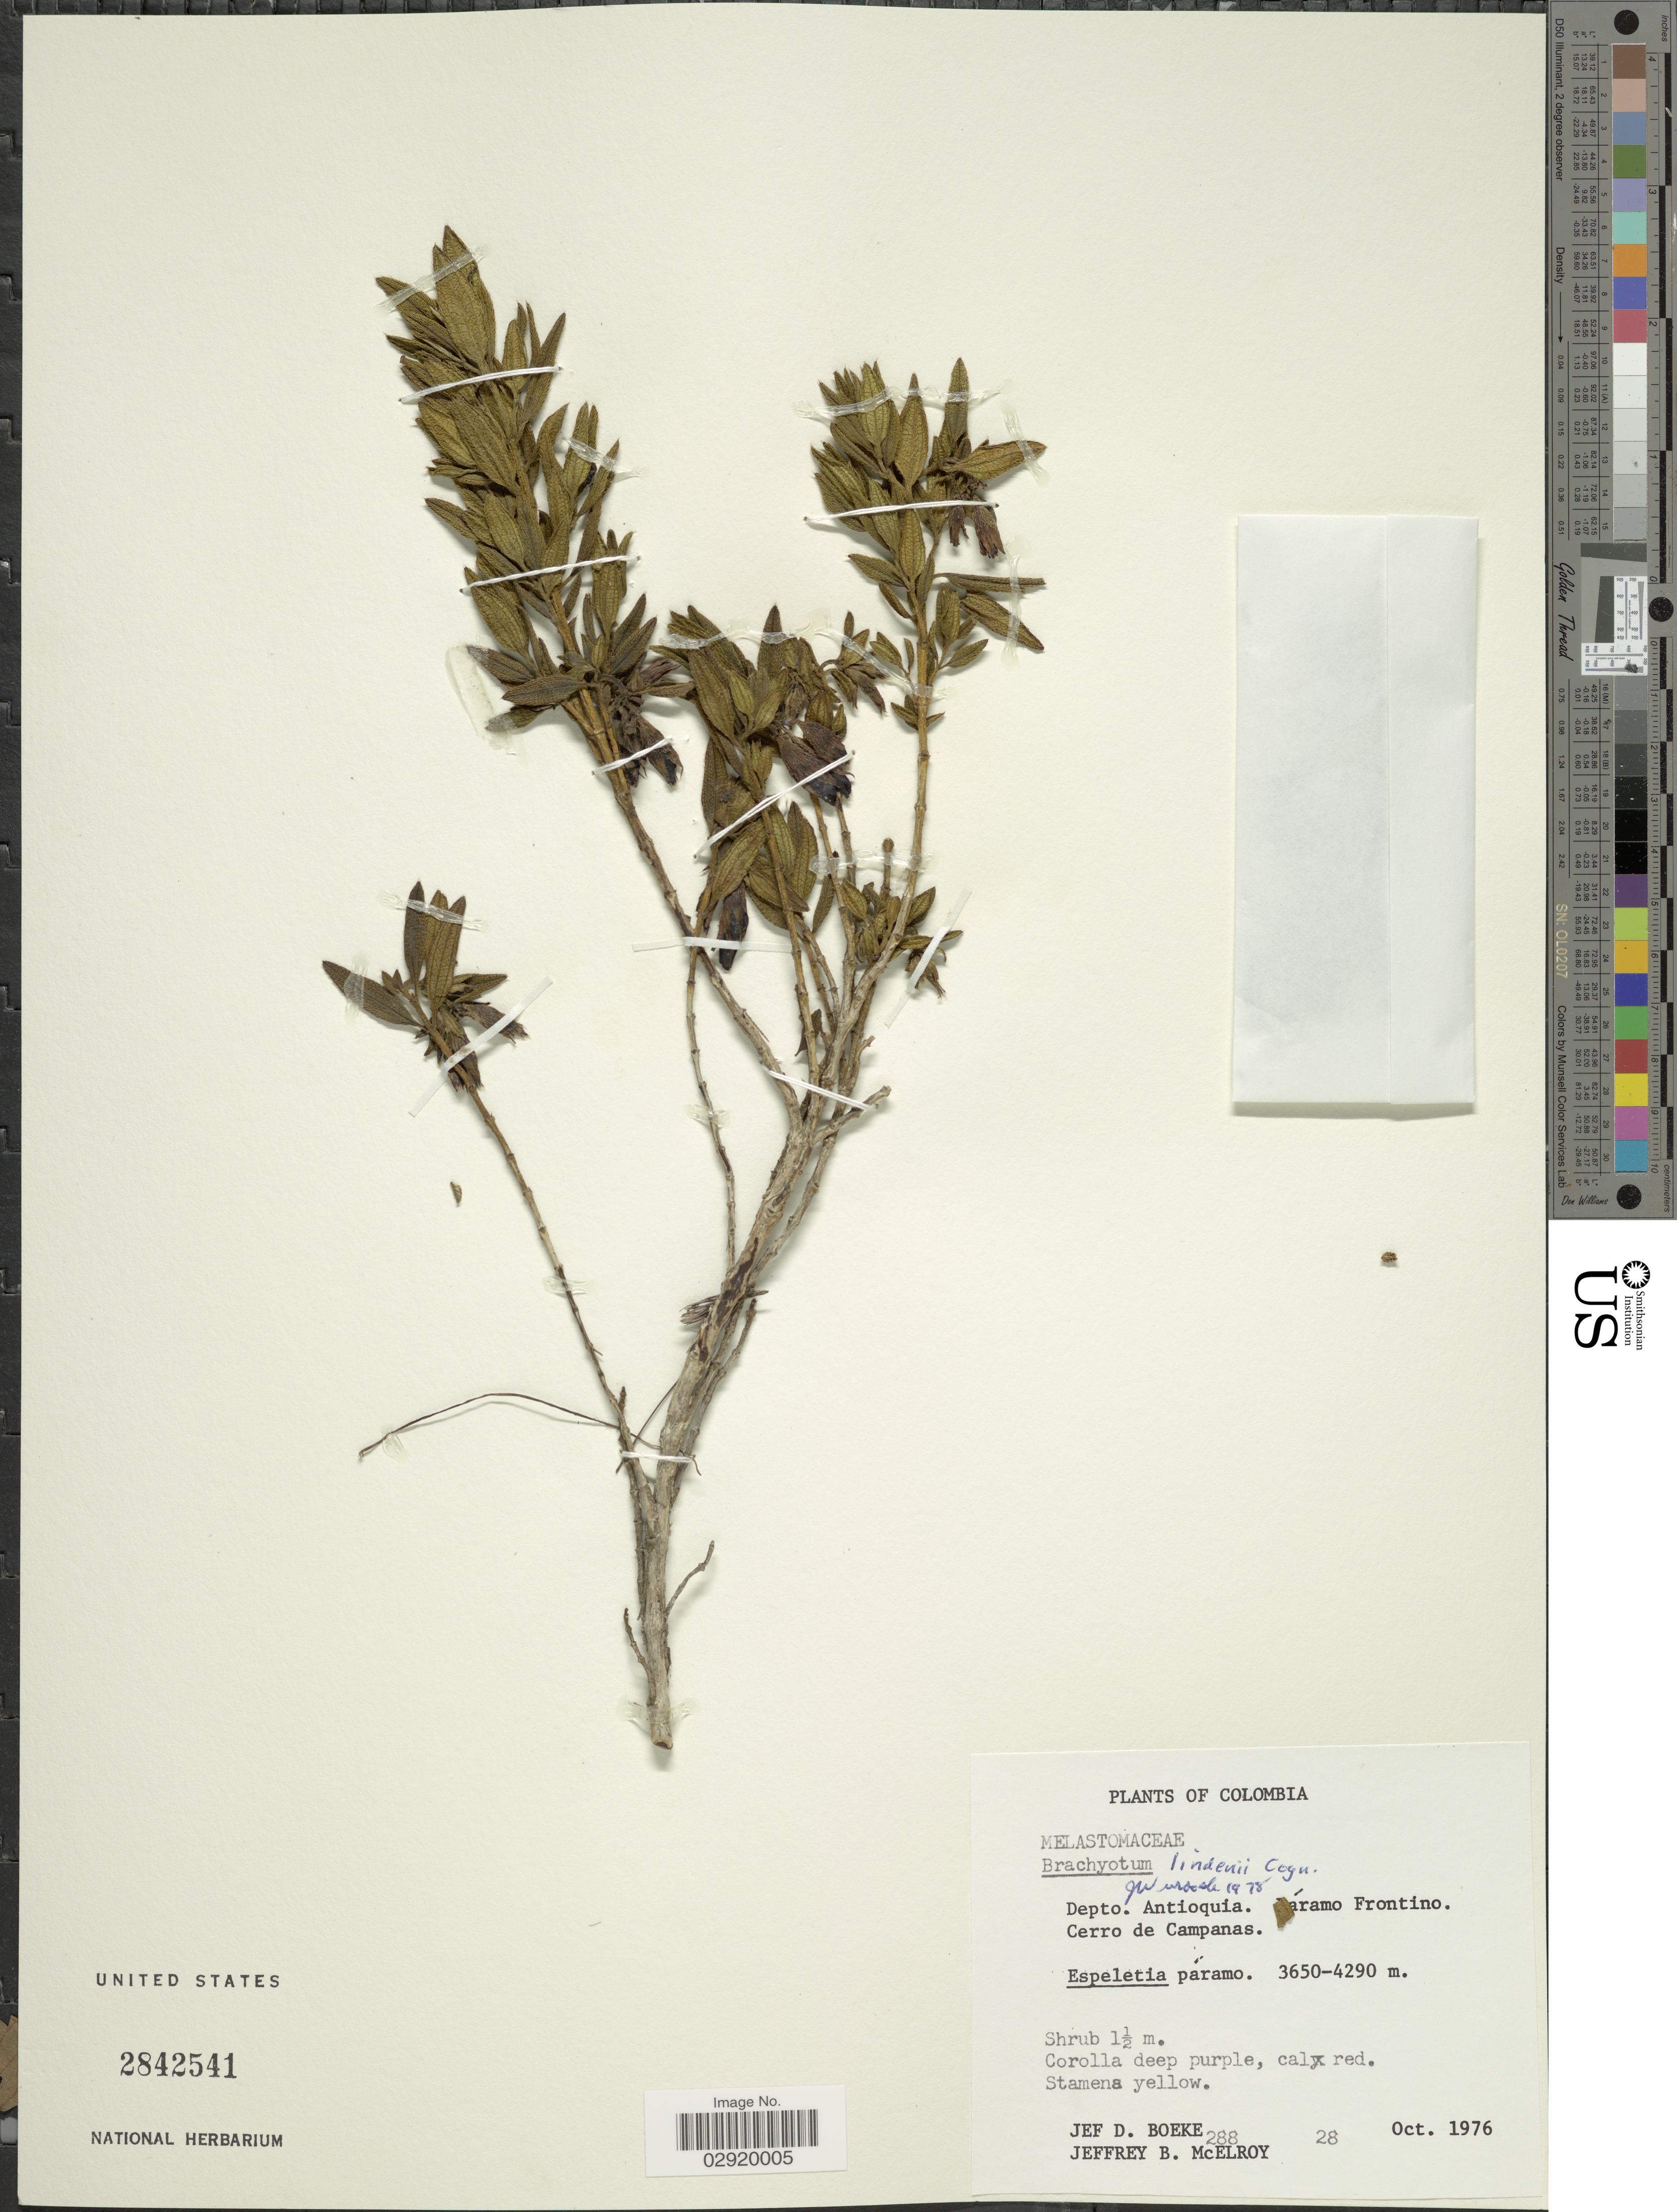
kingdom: Plantae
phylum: Tracheophyta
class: Magnoliopsida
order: Myrtales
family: Melastomataceae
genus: Brachyotum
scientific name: Brachyotum lindenii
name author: Cogn.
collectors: J. Boeke & J. B. McElroy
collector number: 288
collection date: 1976-10-28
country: Colombia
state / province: Antioquia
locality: Depto. Antioquia. Páramo Frontino. Cerro de Campanas.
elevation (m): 3650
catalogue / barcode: US 2842541